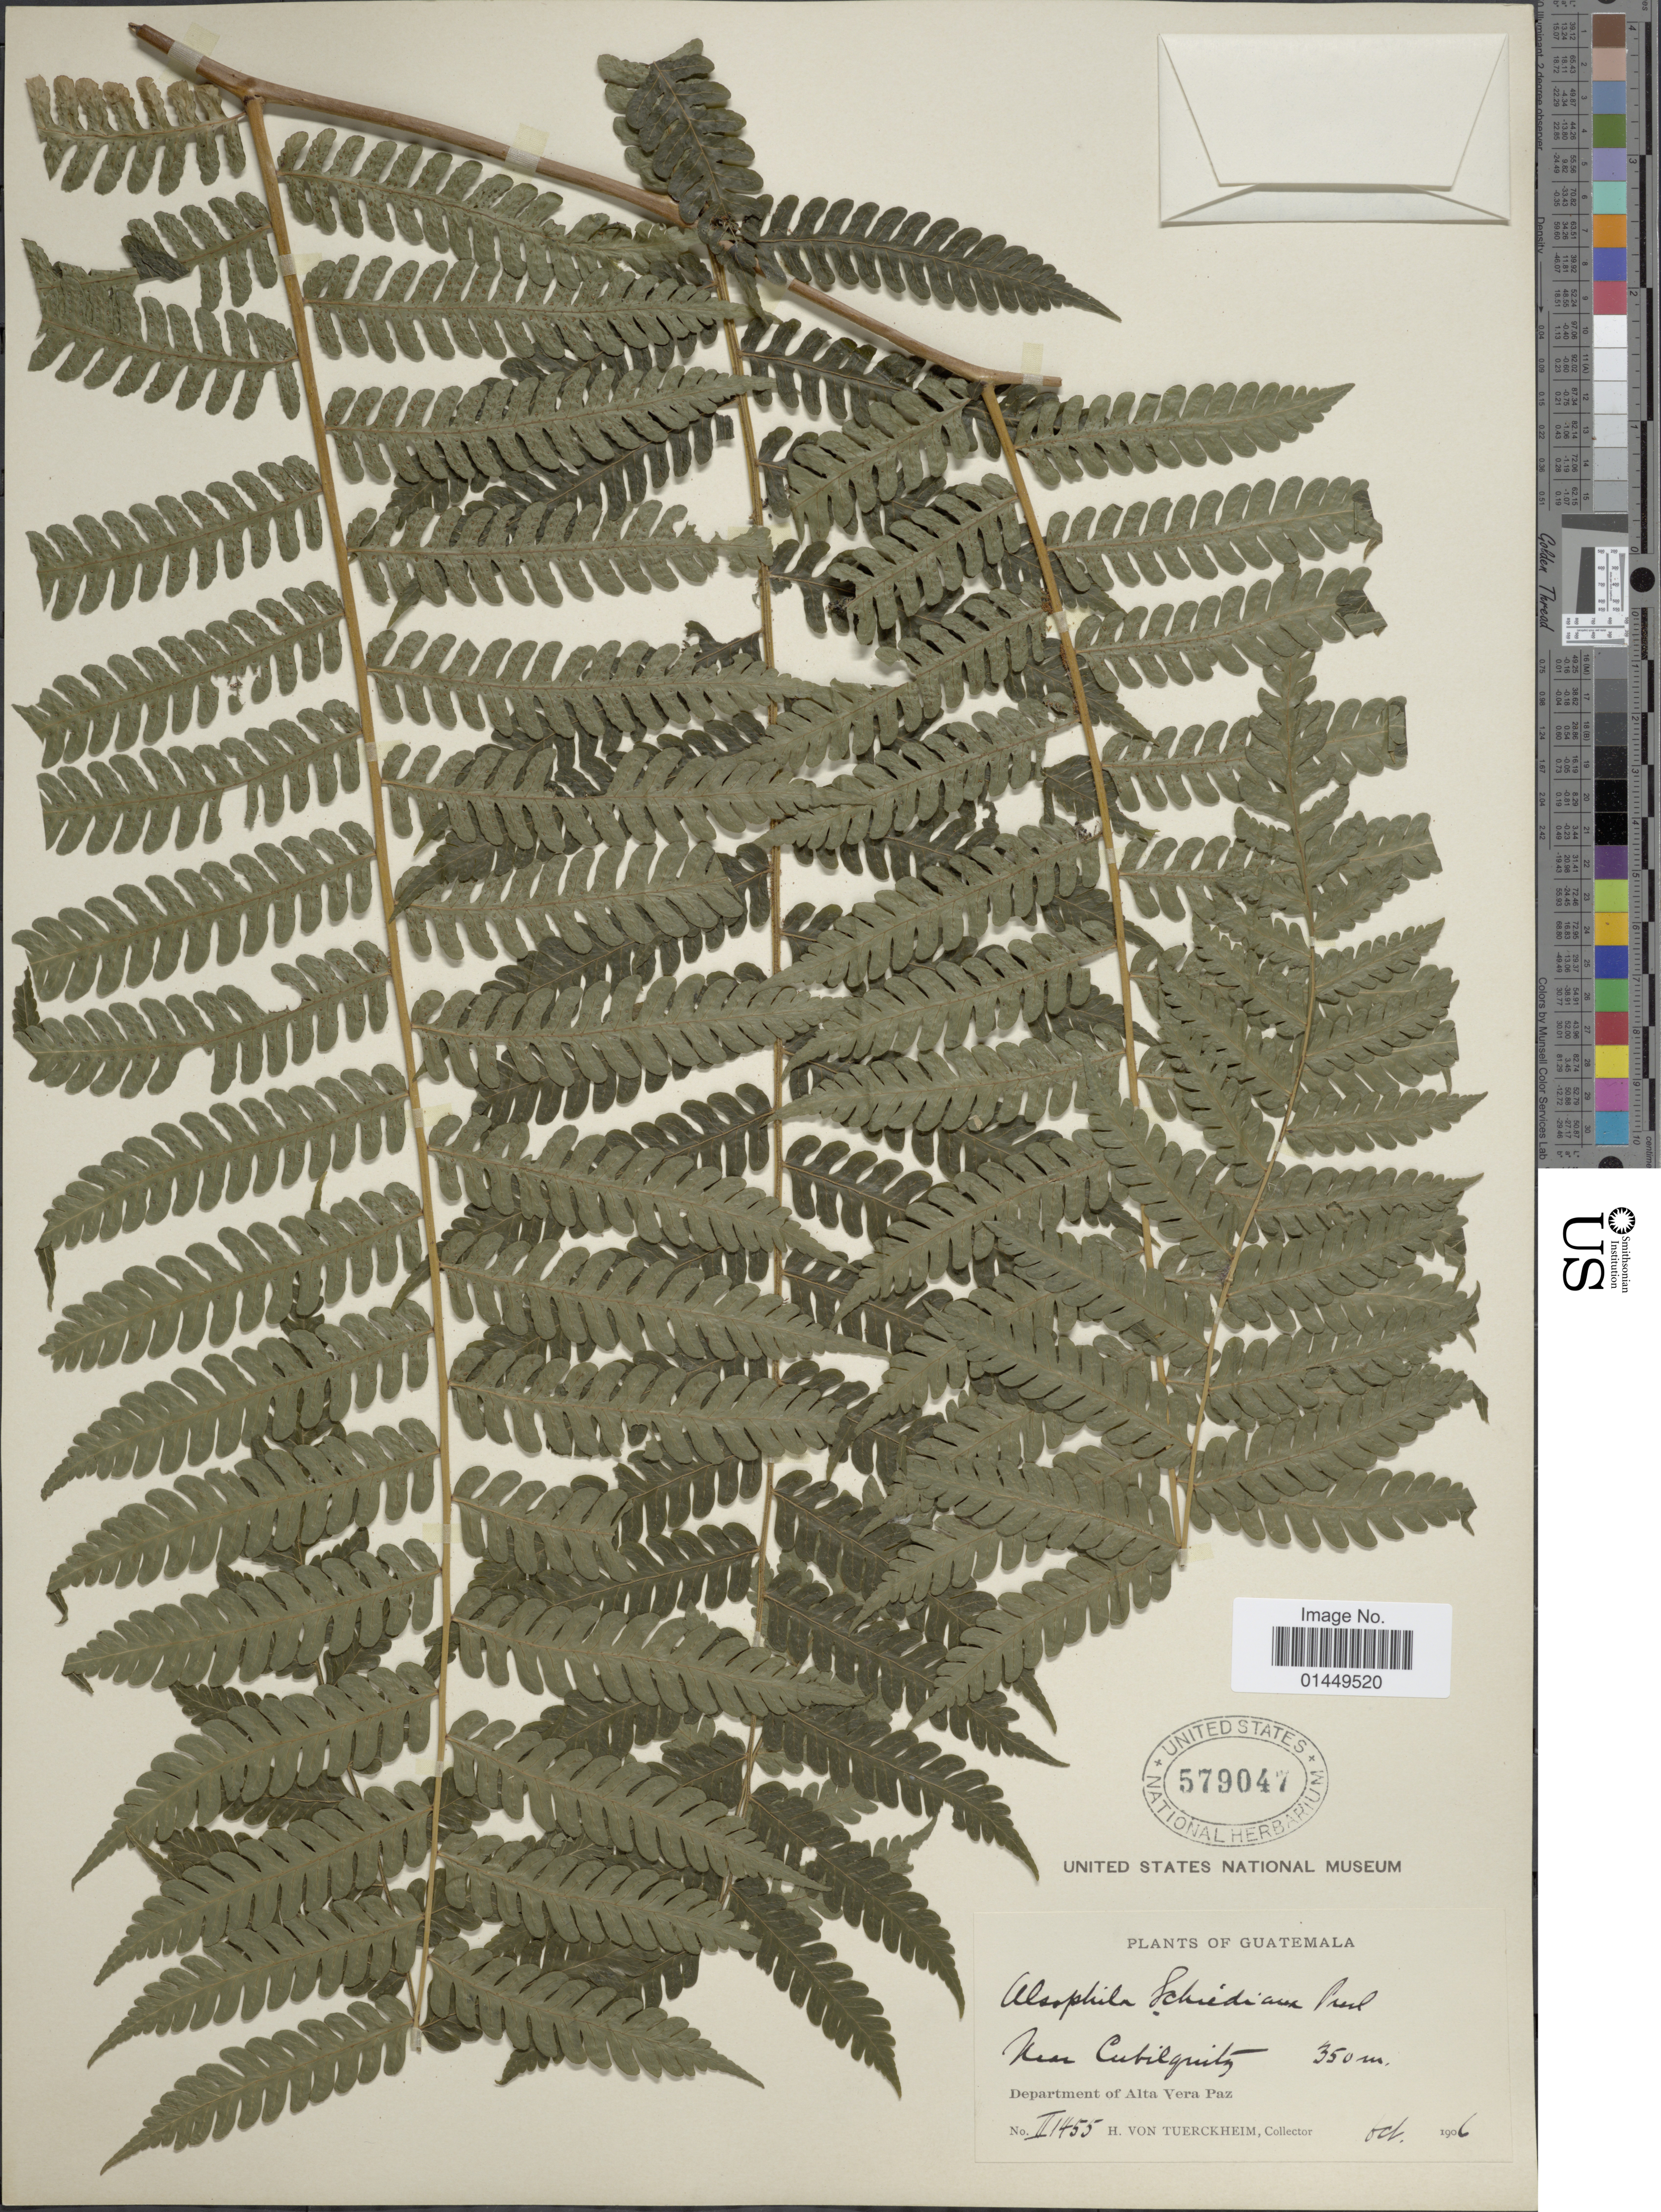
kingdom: Plantae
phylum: Tracheophyta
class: Polypodiopsida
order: Cyatheales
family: Cyatheaceae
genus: Cyathea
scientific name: Cyathea schiedeana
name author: (C. Presl) Domin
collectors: H. von Türckheim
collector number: II 1455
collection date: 1906-10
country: Guatemala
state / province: Alta Verapaz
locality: Near Cubilquitz, Department of Alta Vera Paz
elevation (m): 350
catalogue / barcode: US 579047